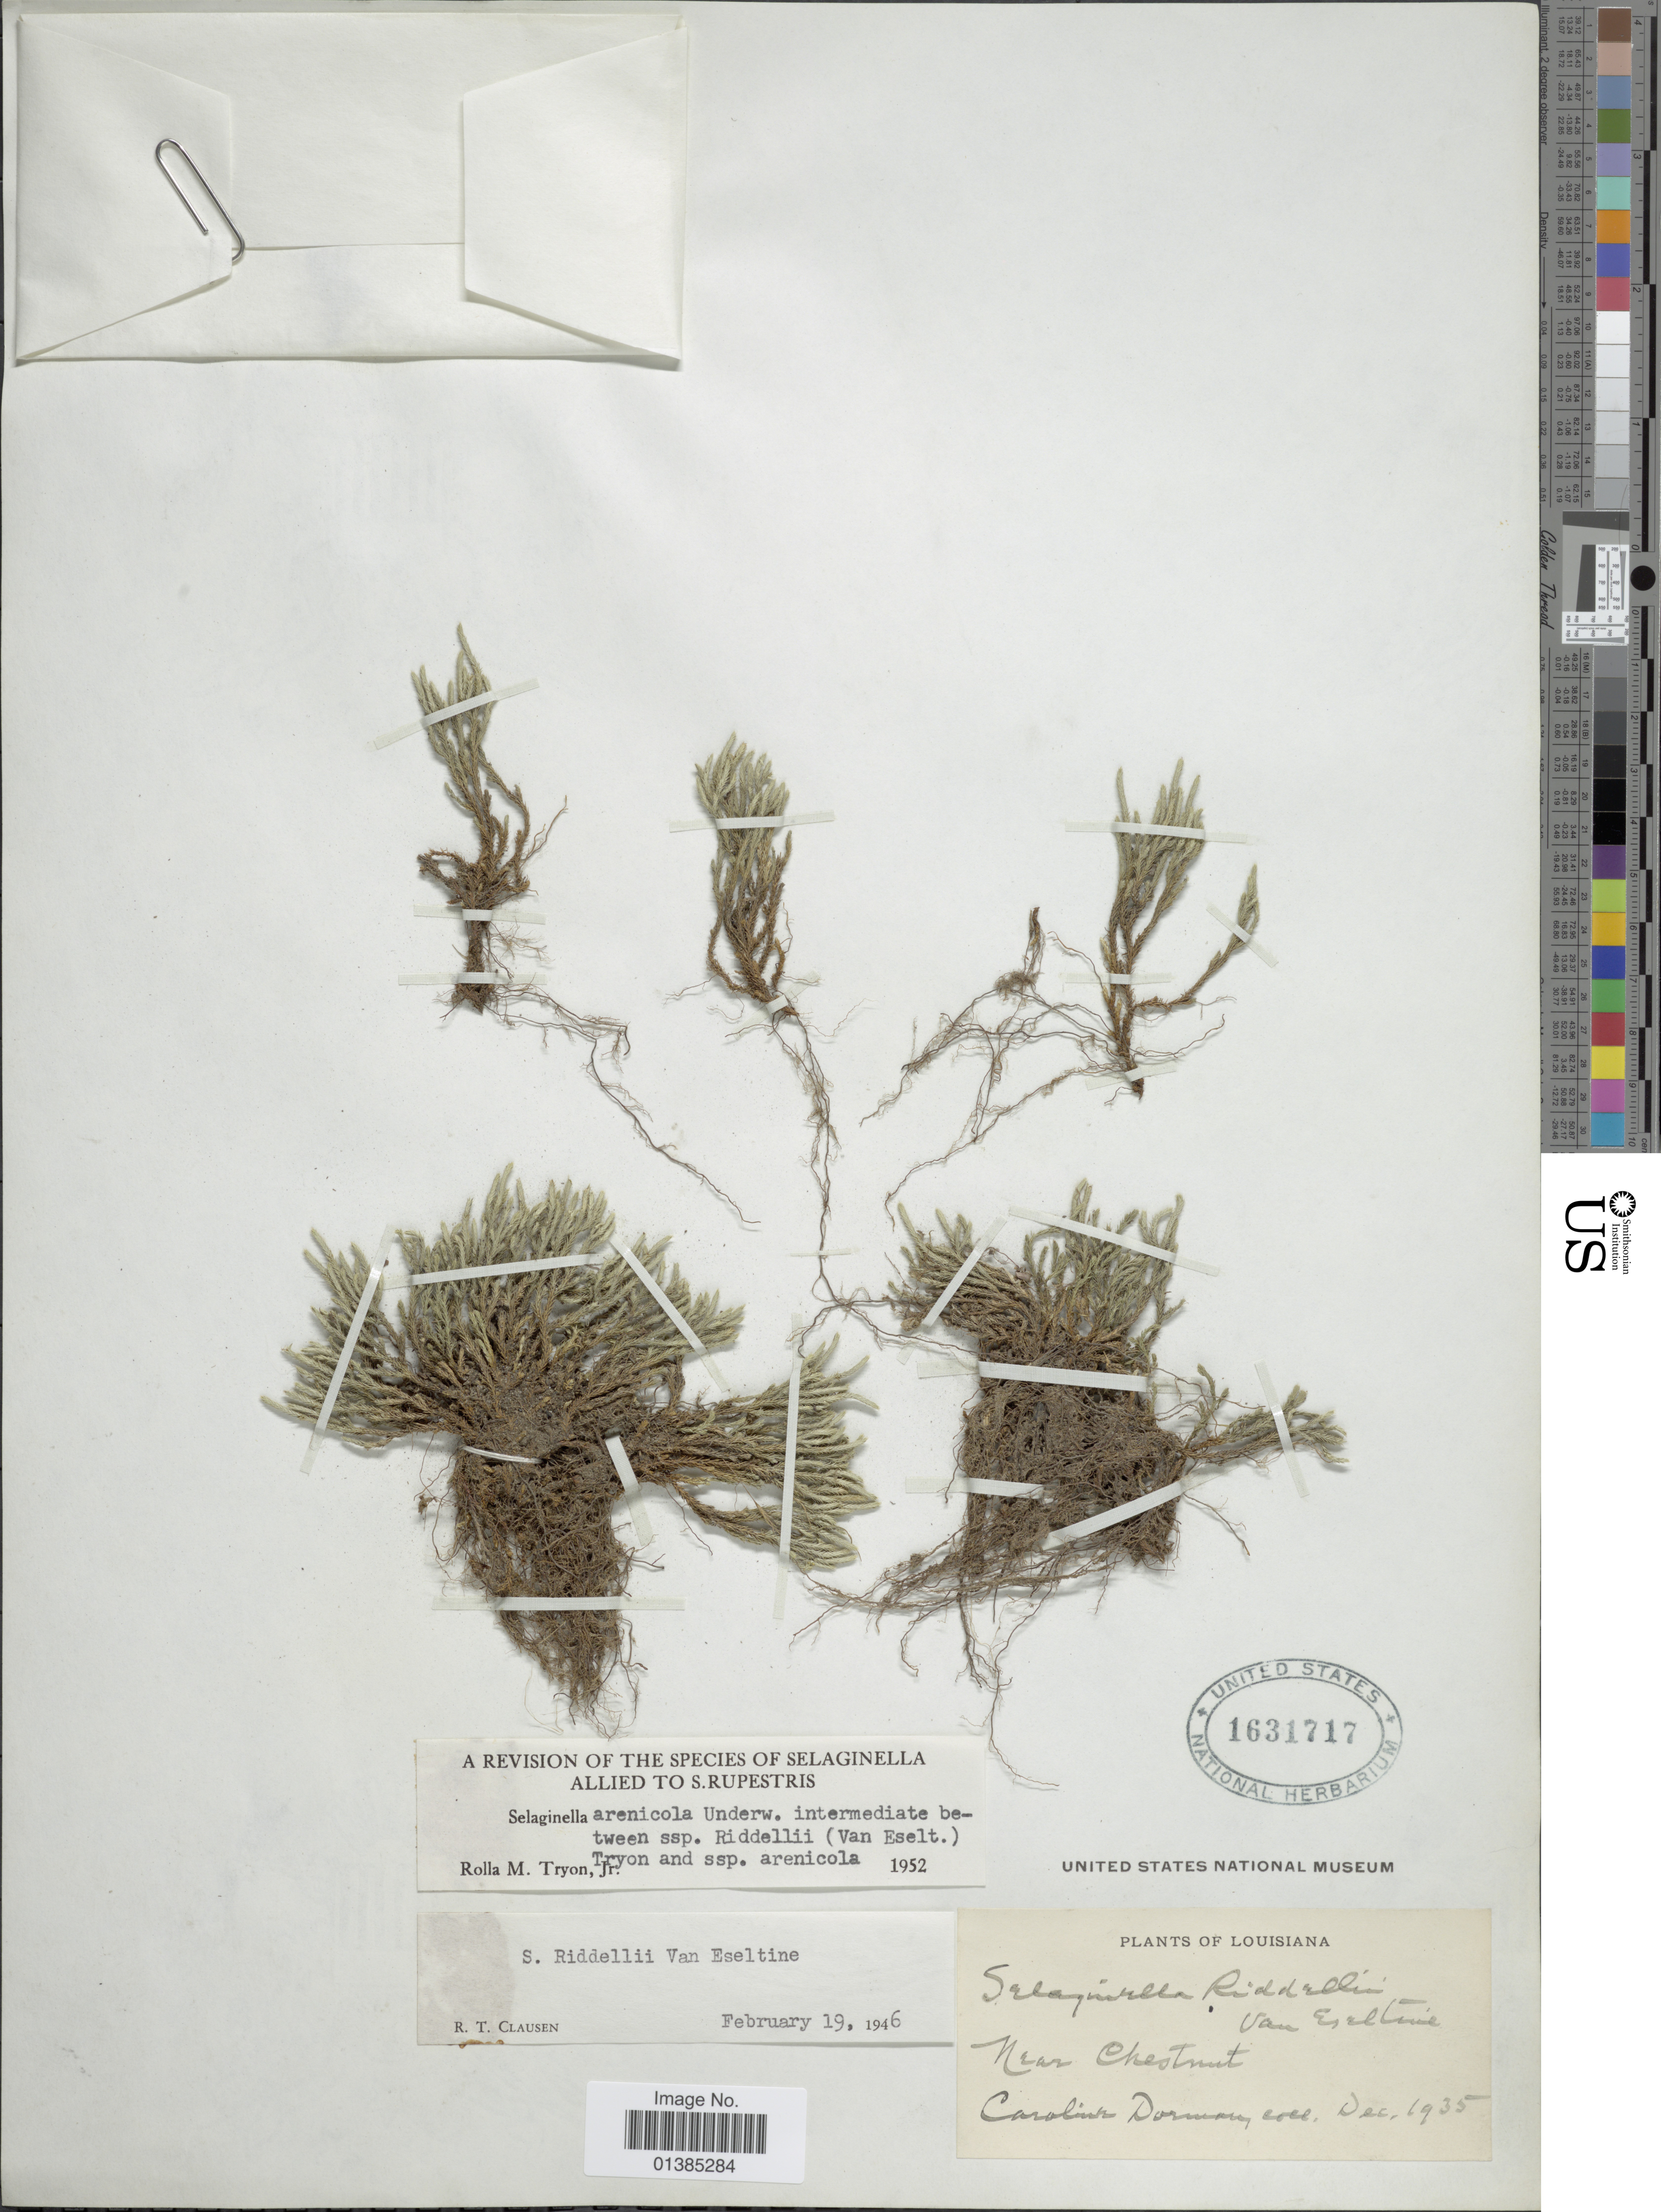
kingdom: Plantae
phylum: Tracheophyta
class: Lycopodiopsida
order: Selaginellales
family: Selaginellaceae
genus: Selaginella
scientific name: Selaginella arenicola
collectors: C. Dorman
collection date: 1935-12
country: United States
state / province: Louisiana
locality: Near Chestnut.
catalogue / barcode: US 1631717